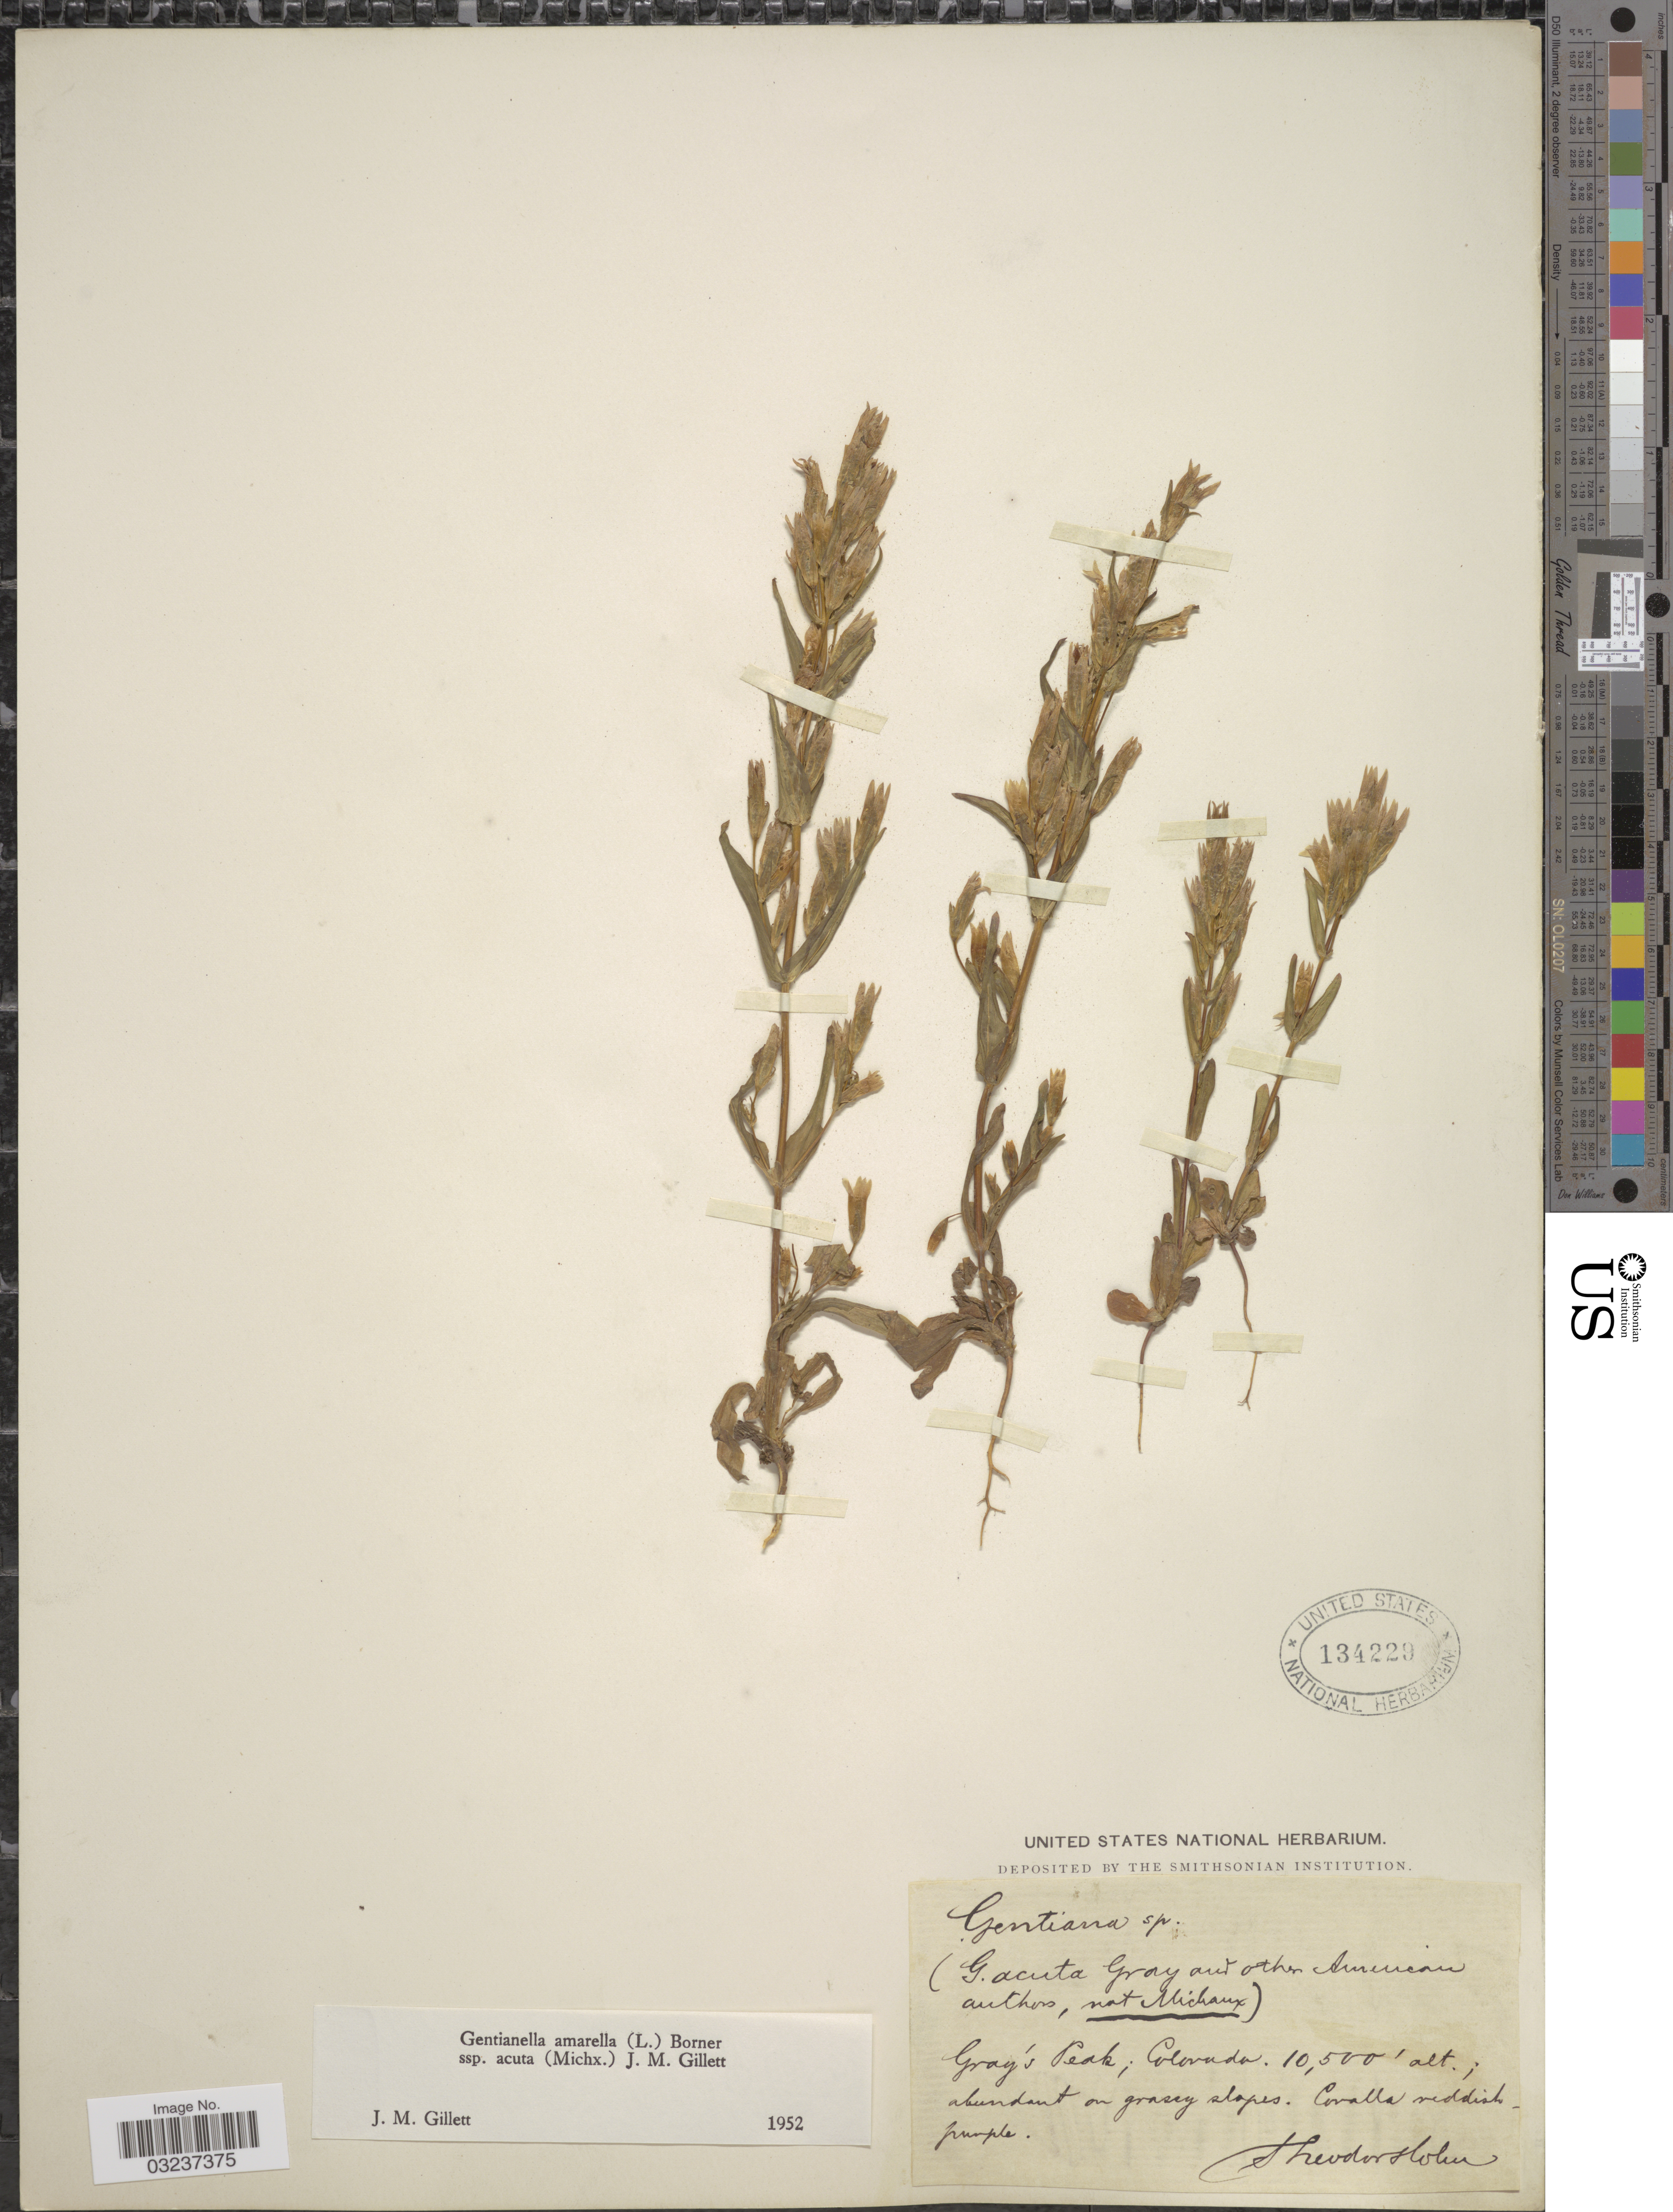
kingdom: Plantae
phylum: Tracheophyta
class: Magnoliopsida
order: Gentianales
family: Gentianaceae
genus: Gentianella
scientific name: Gentianella amarella subsp. acuta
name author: (Michx.) J.M. Gillett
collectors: T. Hohn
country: United States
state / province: Colorado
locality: Gray's Peak.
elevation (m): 3200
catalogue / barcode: US 134229